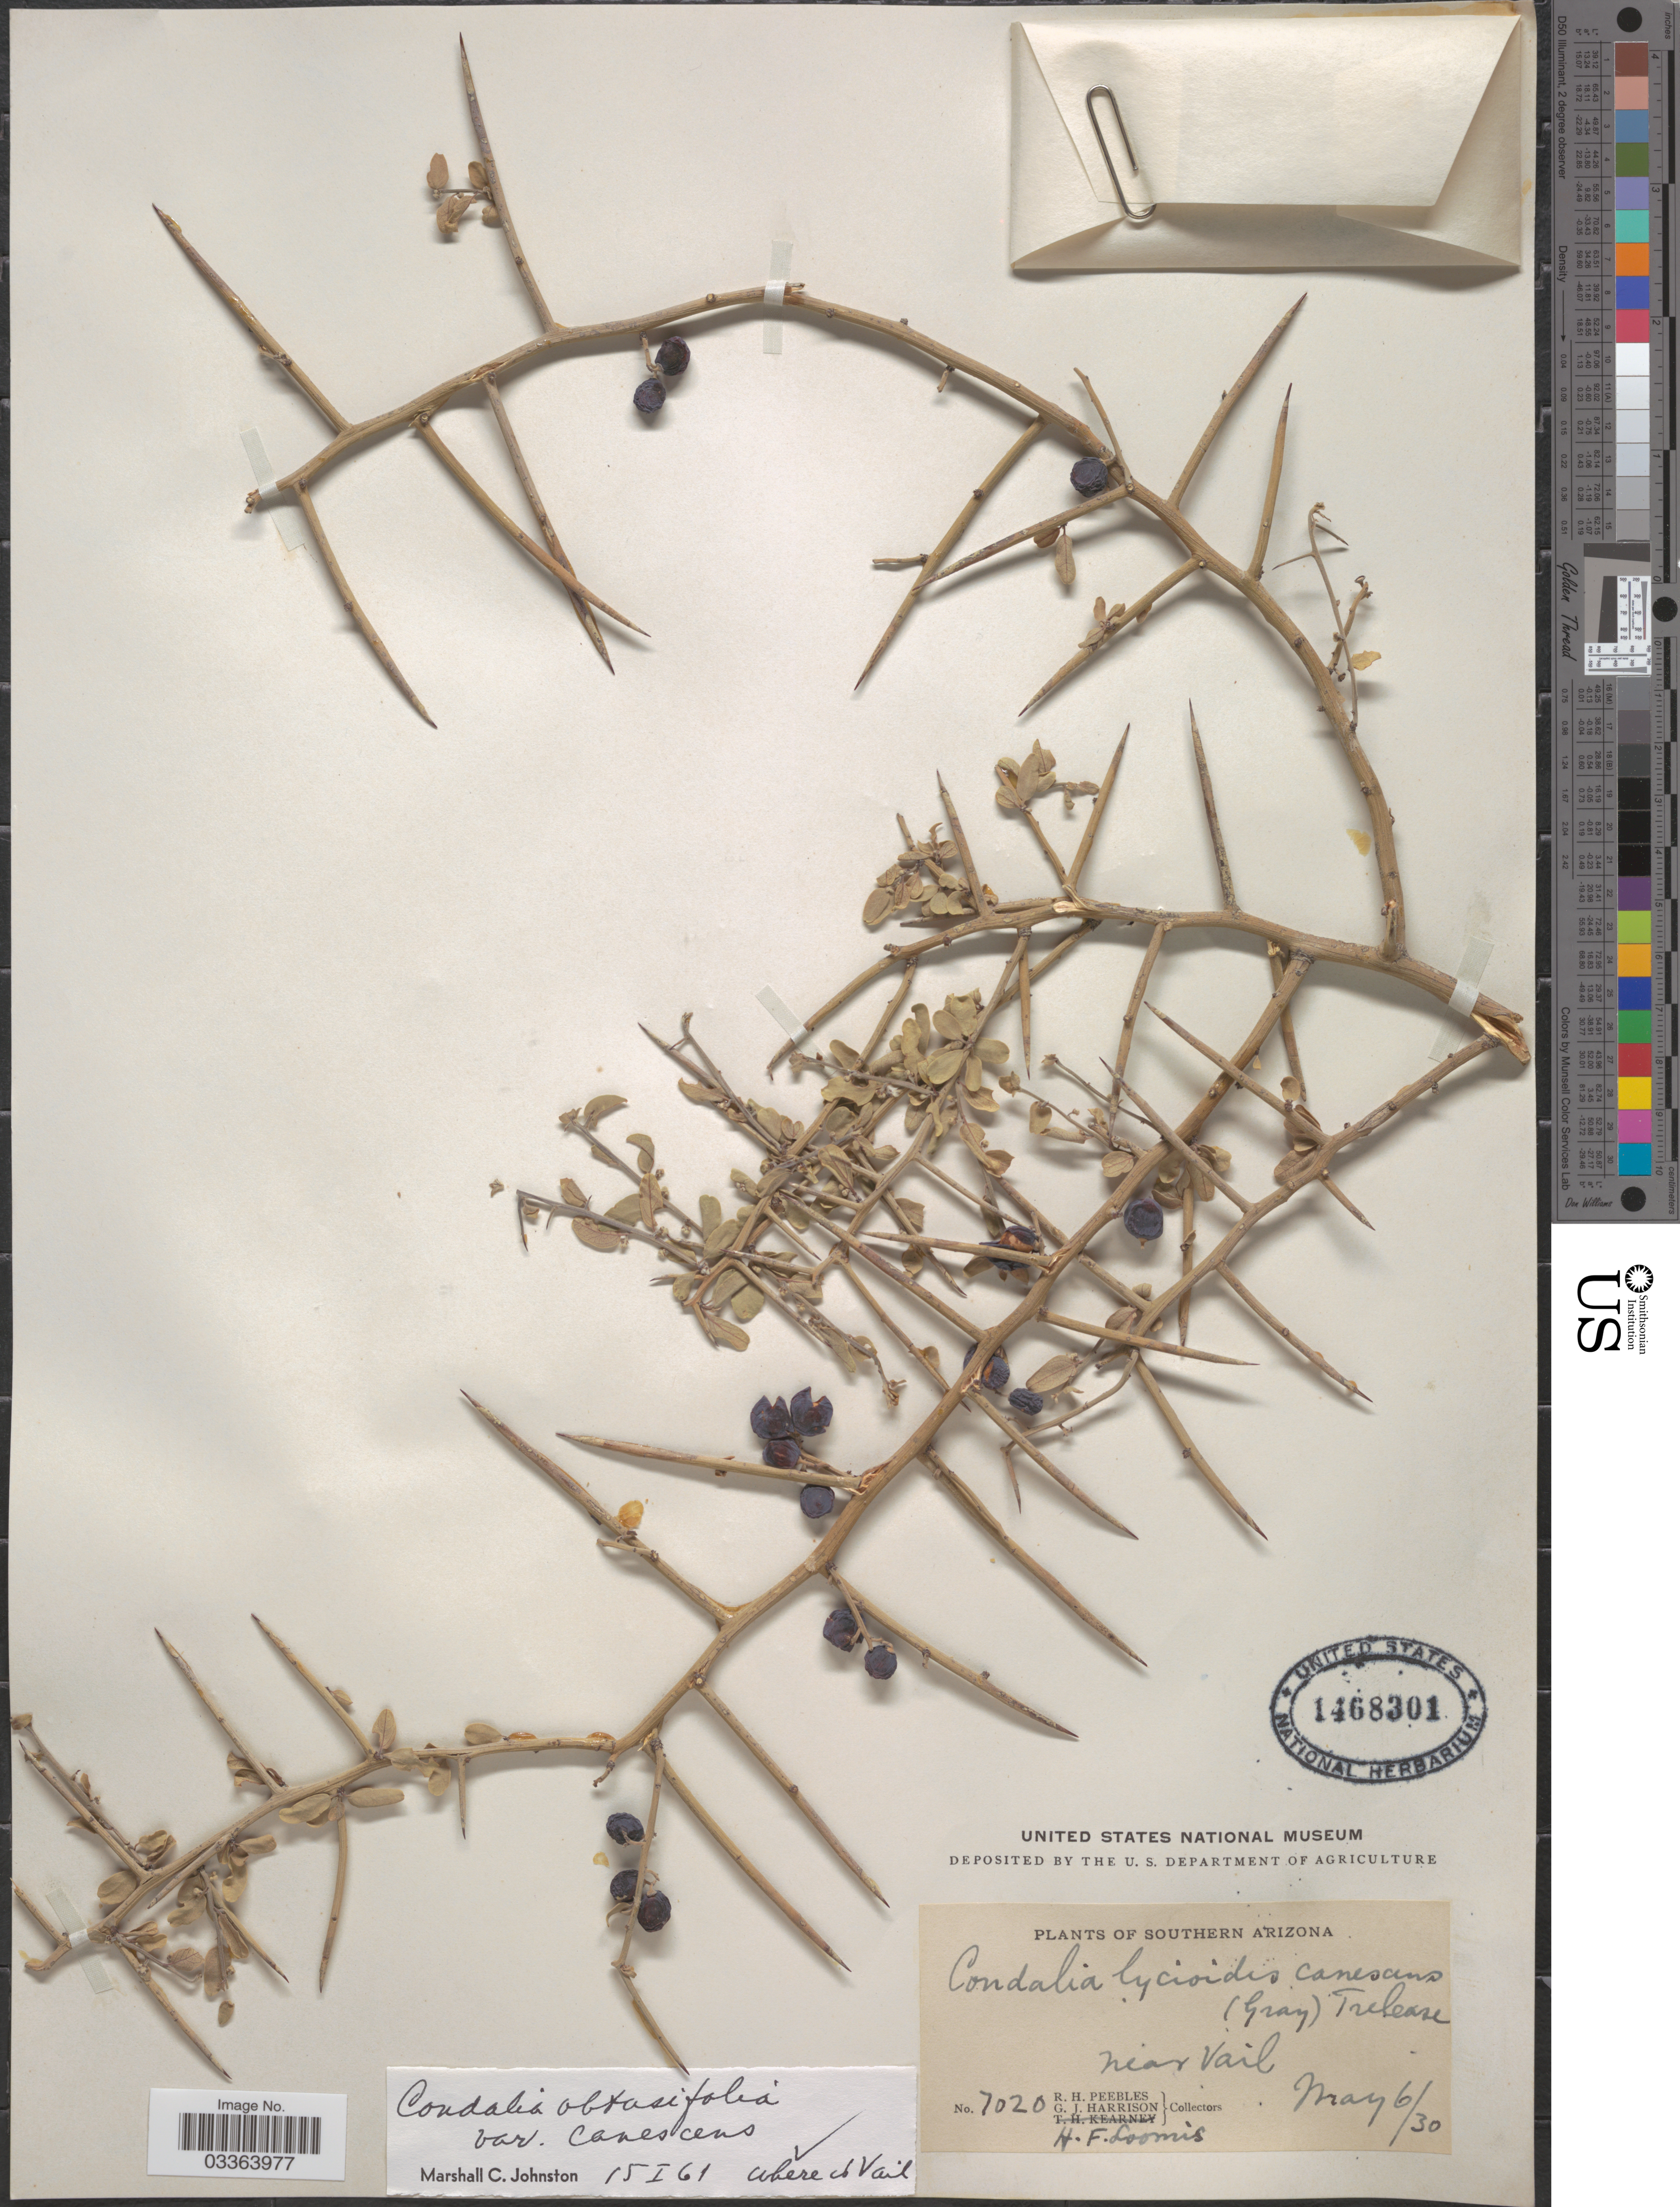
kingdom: Plantae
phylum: Tracheophyta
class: Magnoliopsida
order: Rosales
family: Rhamnaceae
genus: Sarcomphalus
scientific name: Sarcomphalus obtusifolius var. canescens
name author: (A. Gray) Hauenschild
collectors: R. H. Peebles, G. J. Harrison & H. F. Loomis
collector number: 7020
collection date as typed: Transcribed d/m/y: 6/5/30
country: United States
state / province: Arizona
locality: Southern Arizona, near Vail.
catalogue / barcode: US 1468301